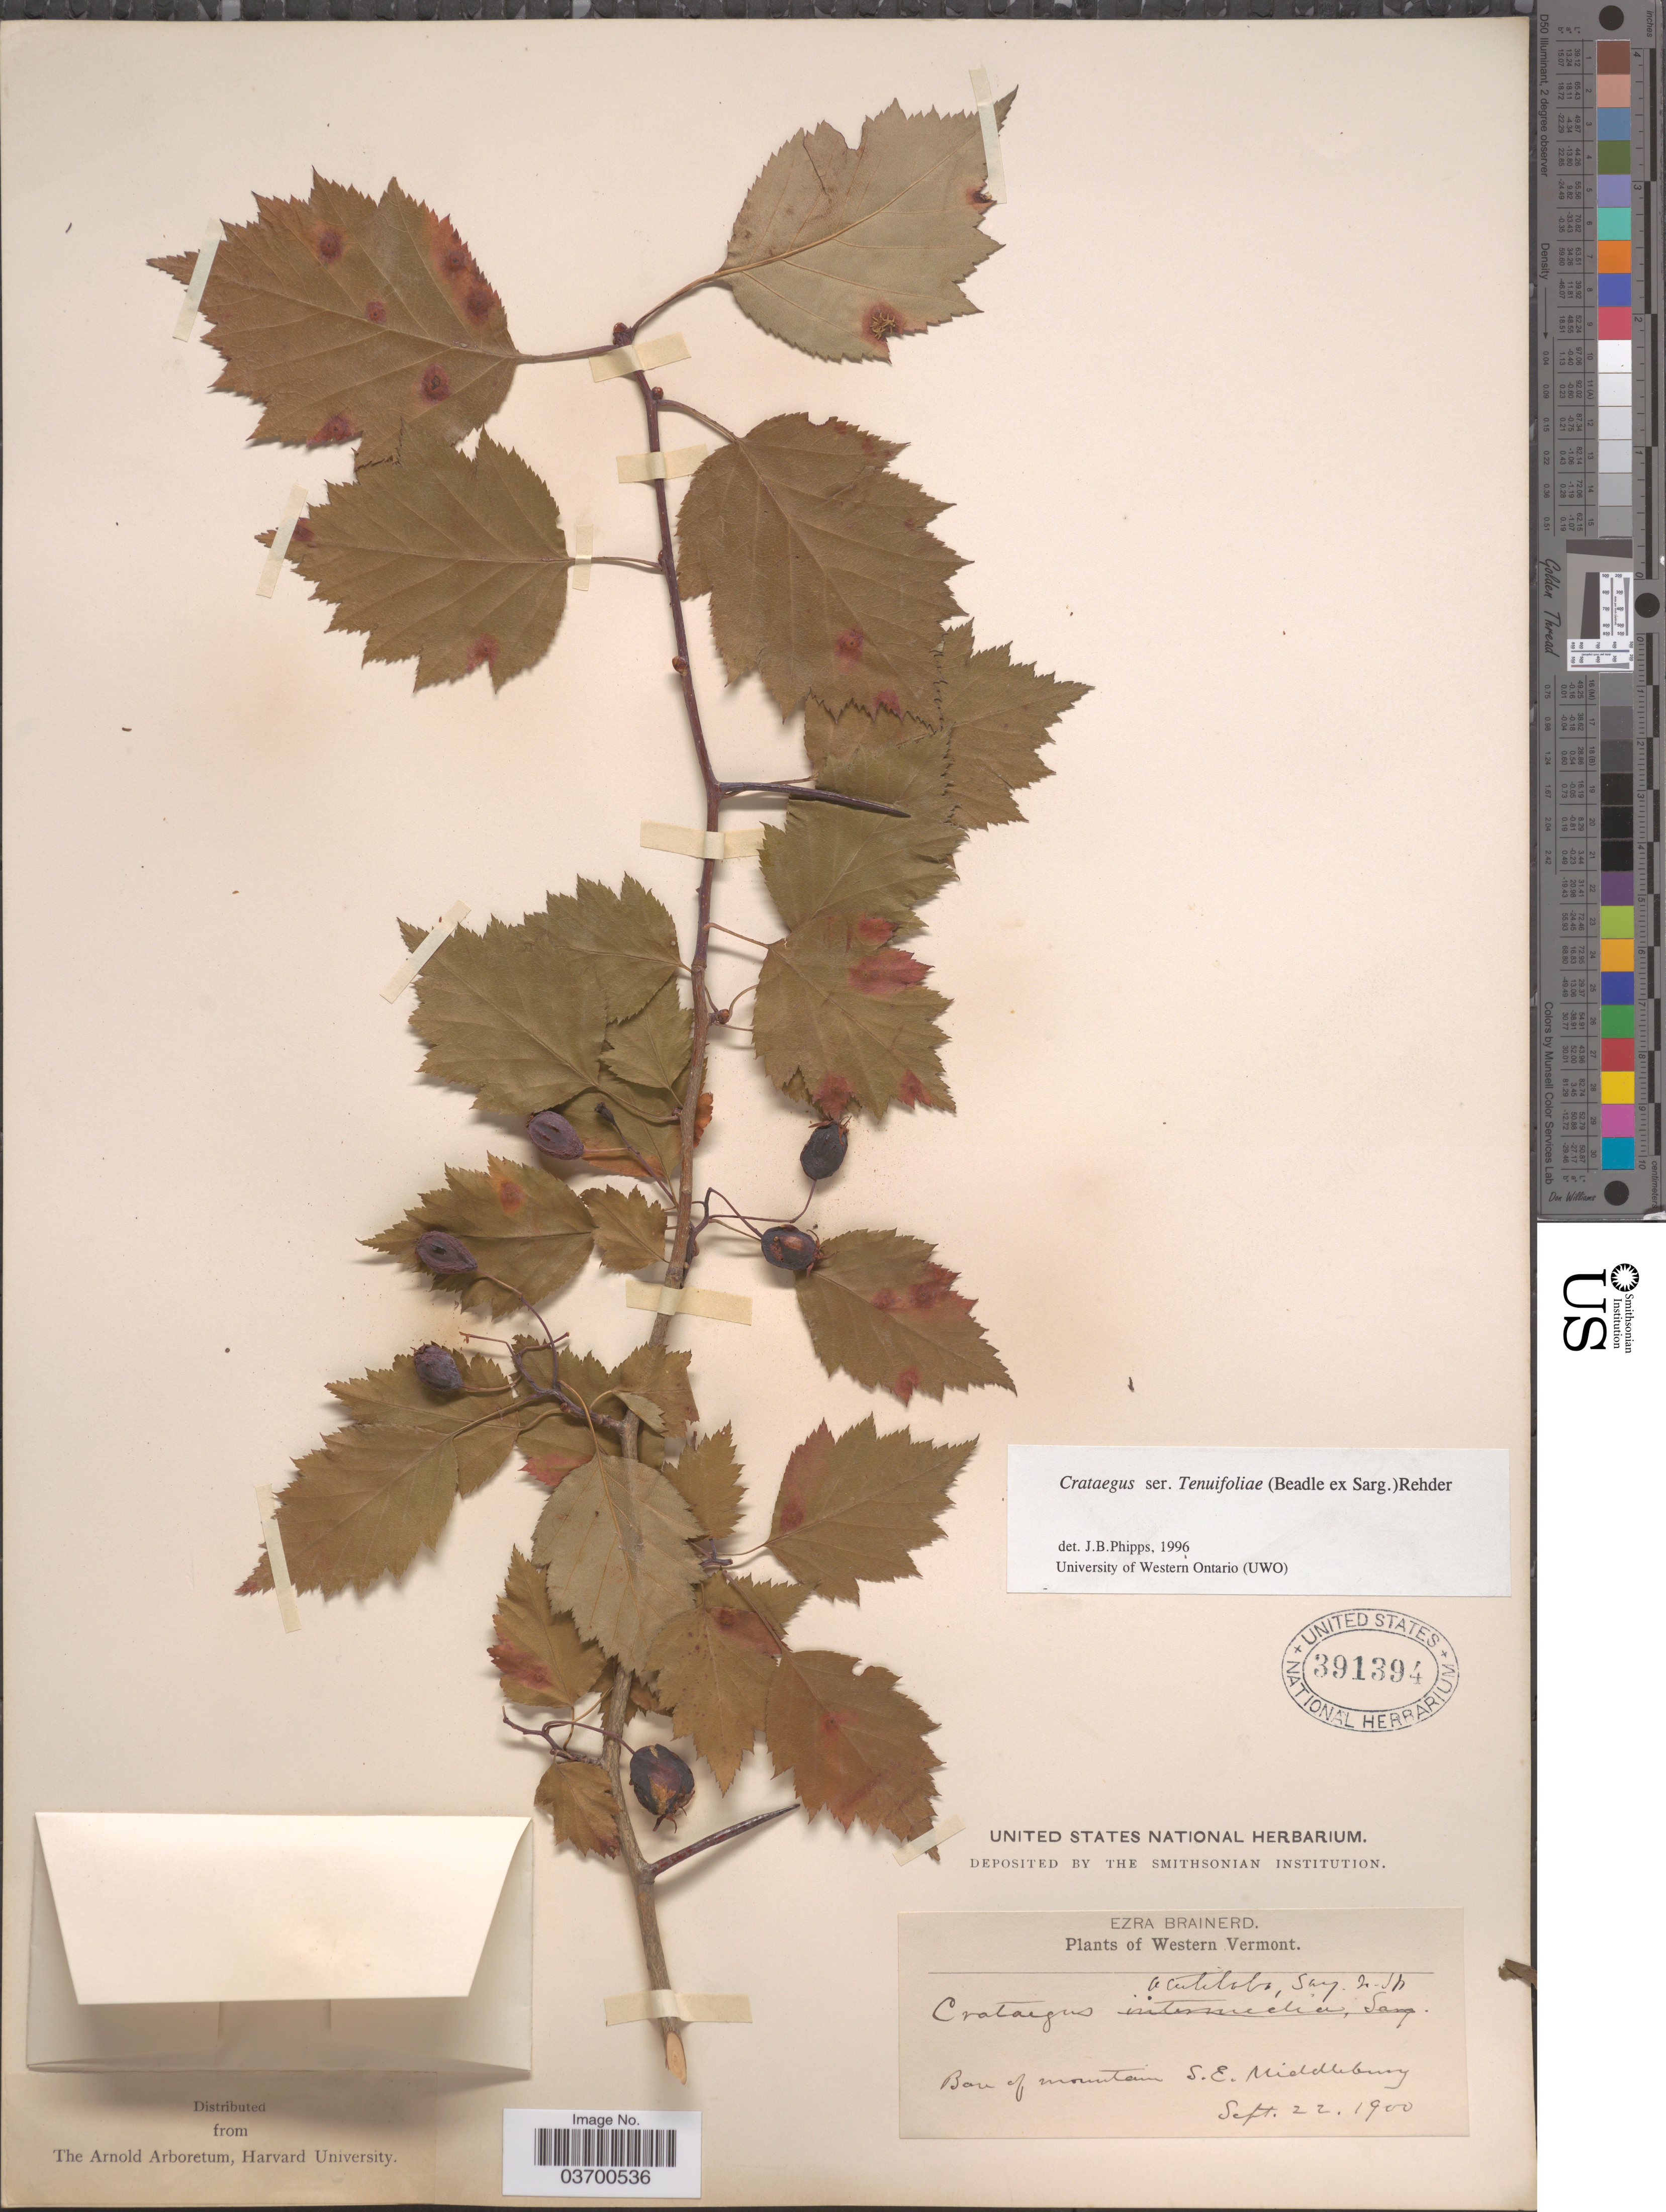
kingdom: Plantae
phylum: Tracheophyta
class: Magnoliopsida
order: Rosales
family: Rosaceae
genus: Crataegus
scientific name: Crataegus macrosperma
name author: Ashe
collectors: E. Brainerd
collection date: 1900-09-22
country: United States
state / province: Vermont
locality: Western Vermont. Base of mountain S.E. Middlebury.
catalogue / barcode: US 391394